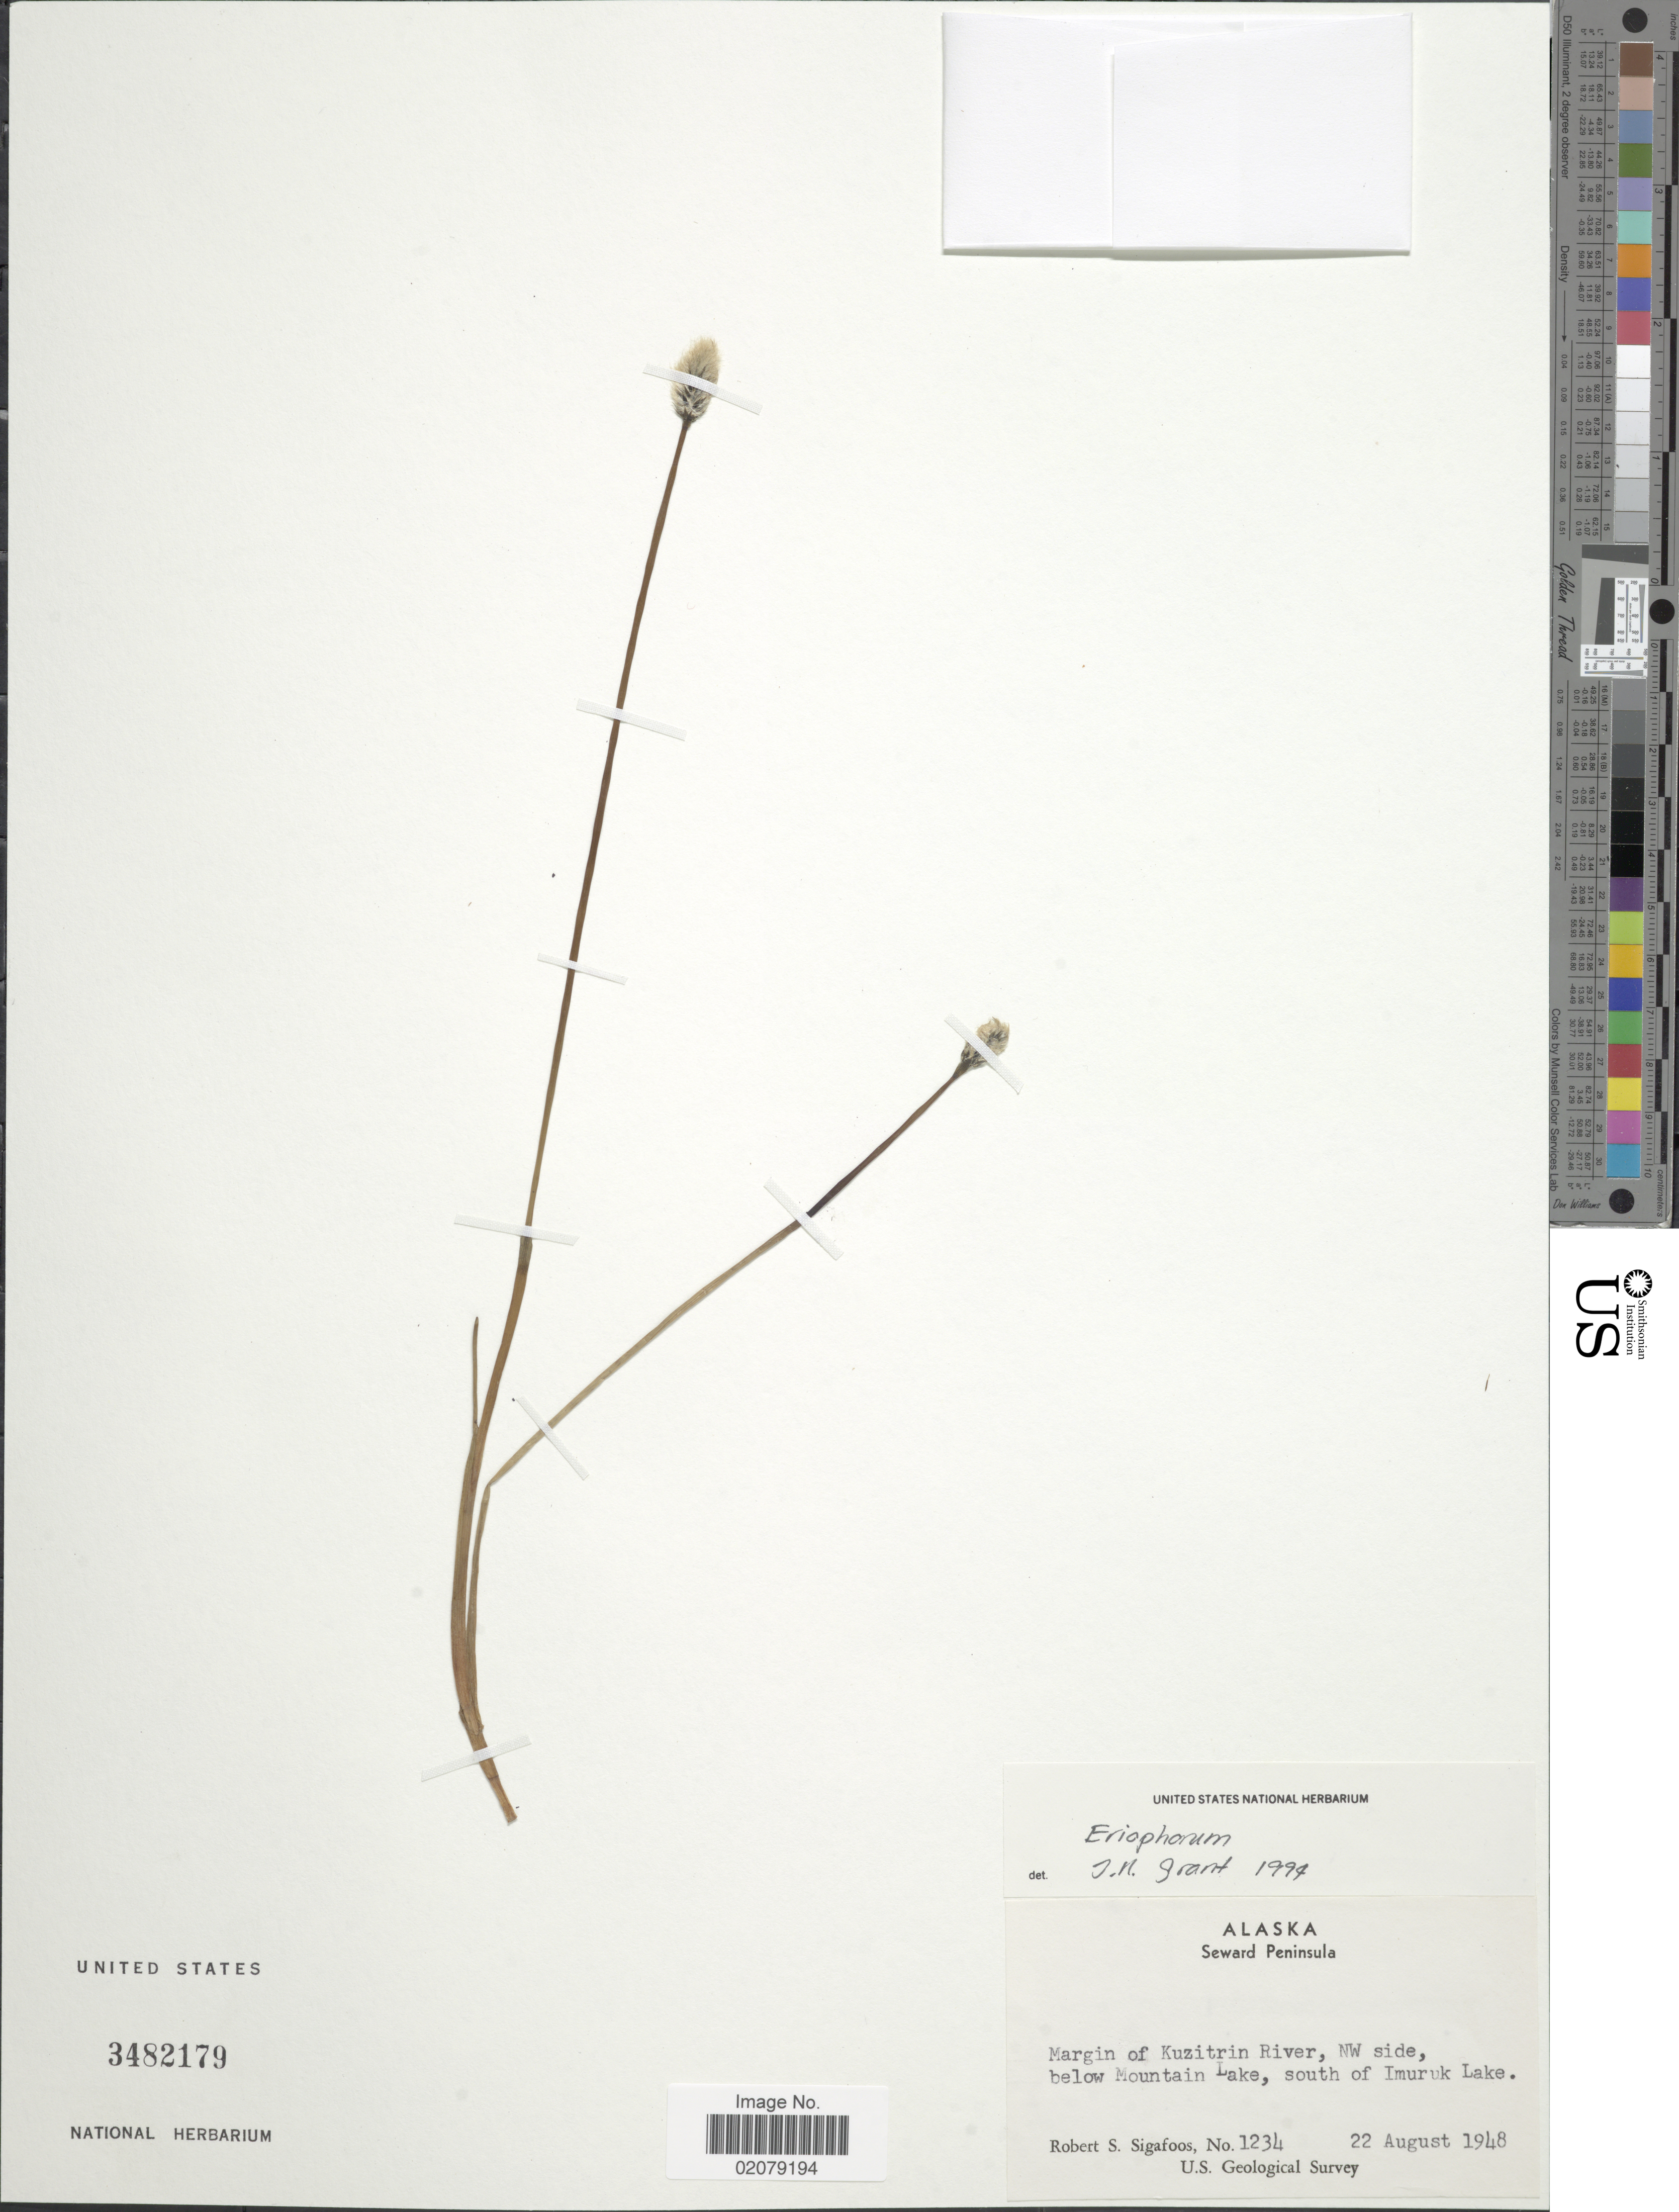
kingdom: Plantae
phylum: Tracheophyta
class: Liliopsida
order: Poales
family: Cyperaceae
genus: Eriophorum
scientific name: Eriophorum sp.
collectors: R. Sigafoos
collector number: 1234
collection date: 1948-08-22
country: United States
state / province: Alaska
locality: Margin of Kuzitrin River, NW side, below Mountain Lake, south of Imuruk Lake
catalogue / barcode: US 3482179